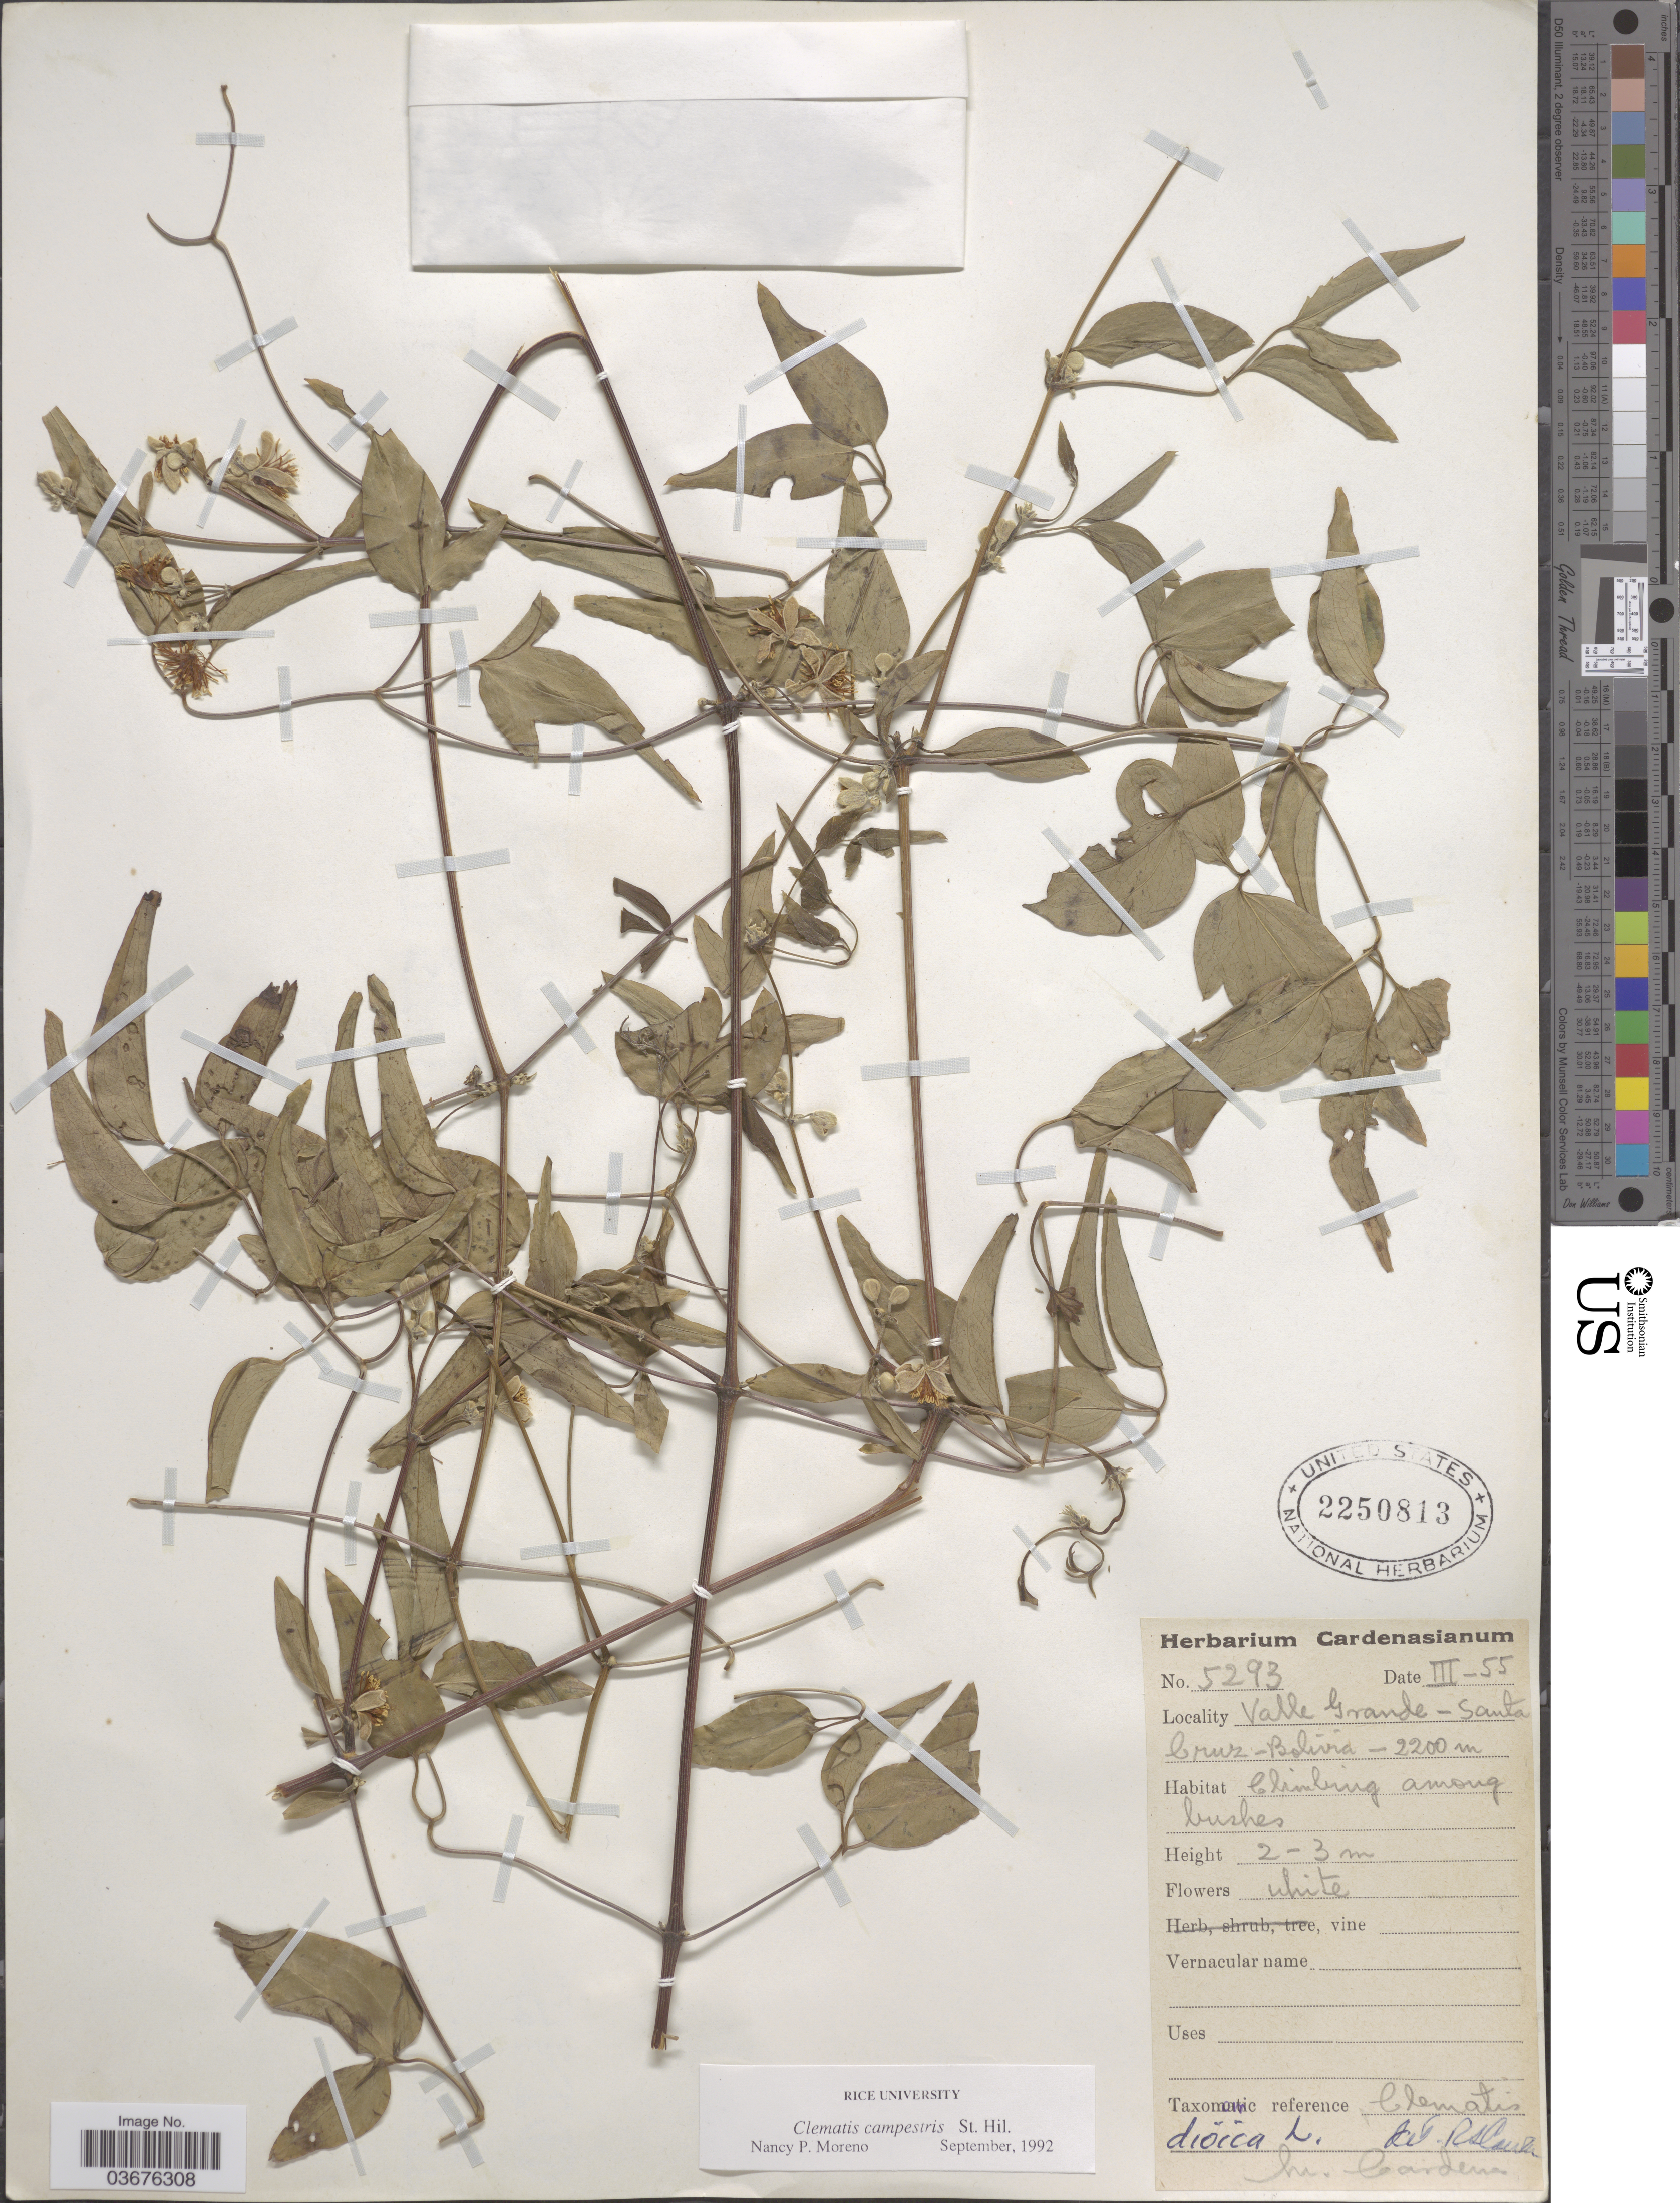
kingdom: Plantae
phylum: Tracheophyta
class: Magnoliopsida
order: Ranunculales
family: Ranunculaceae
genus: Clematis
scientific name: Clematis campestris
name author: A. St.-Hil.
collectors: M. Cárdenas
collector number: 5293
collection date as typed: Transcribed d/m/y: /3/55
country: Bolivia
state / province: Santa Cruz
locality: Valle Grande.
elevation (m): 2200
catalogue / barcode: US 2250813